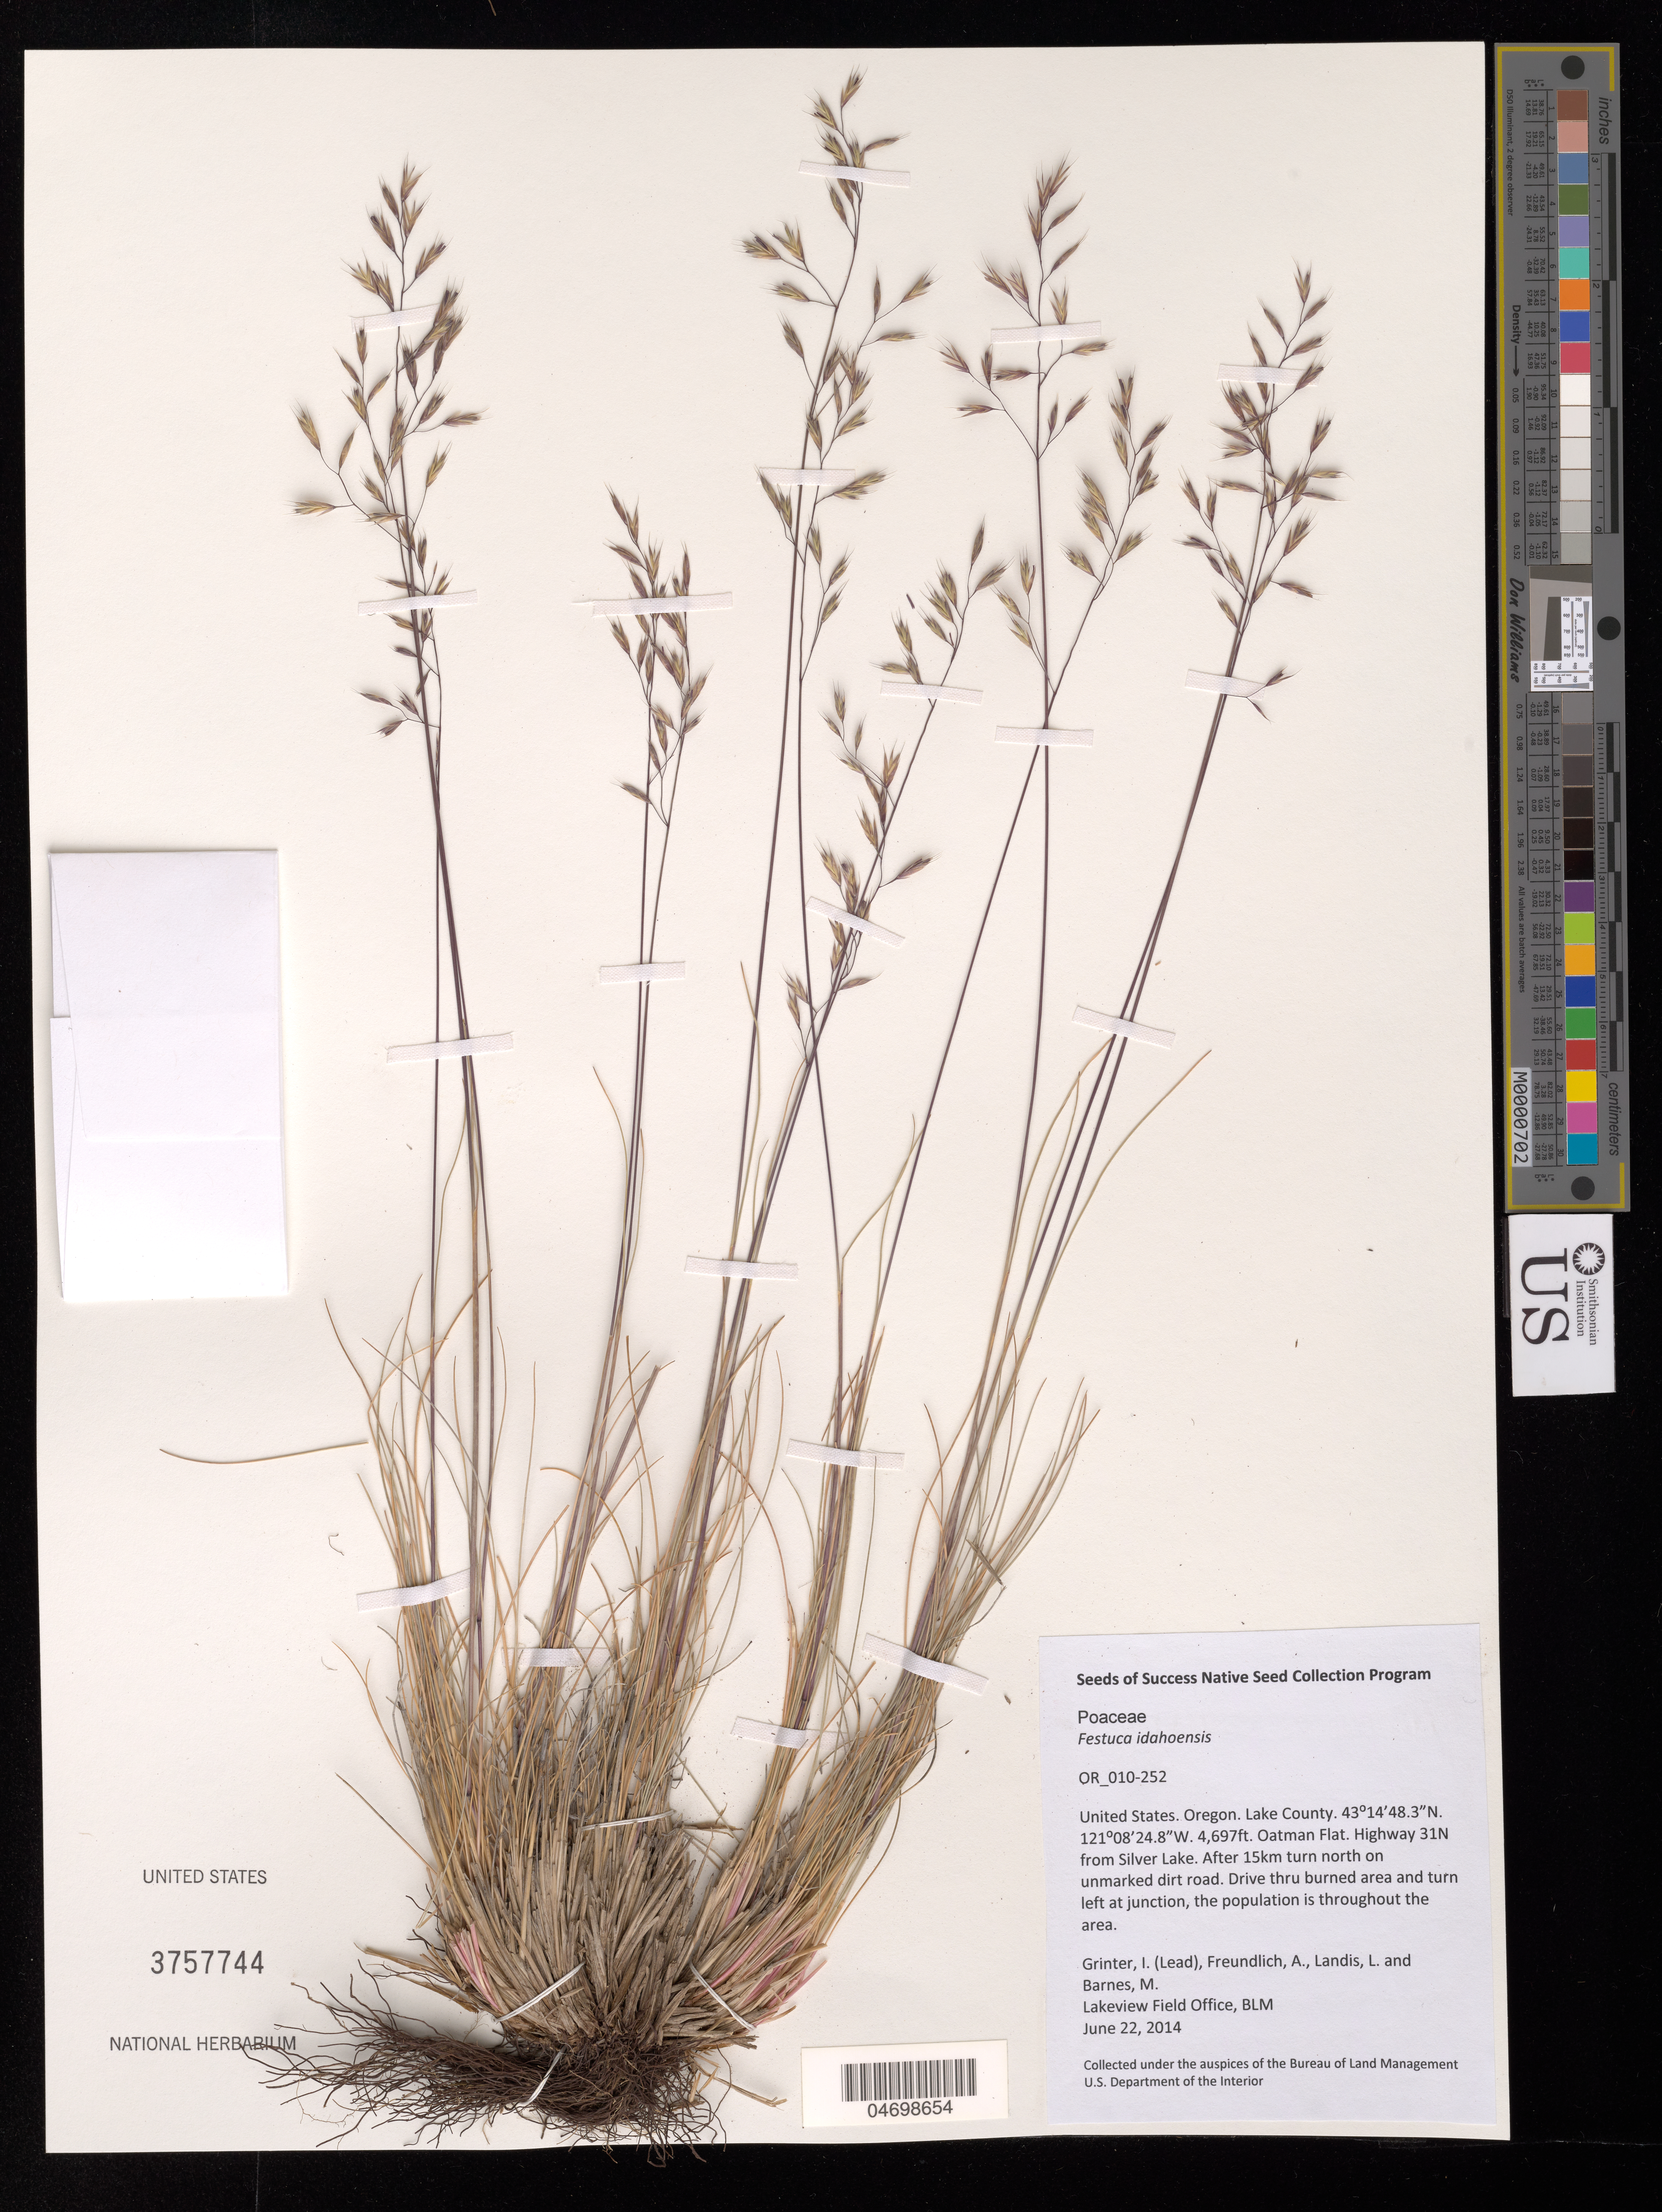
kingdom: Plantae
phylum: Tracheophyta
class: Liliopsida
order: Poales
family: Poaceae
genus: Festuca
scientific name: Festuca idahoensis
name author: Elmer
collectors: I. Grinter, A. Freundlich, L. Landis & M. Barnes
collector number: OR010-252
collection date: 2014-06-22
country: United States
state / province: Oregon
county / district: Lake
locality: Oatman Flat.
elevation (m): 1432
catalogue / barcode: US 3757744